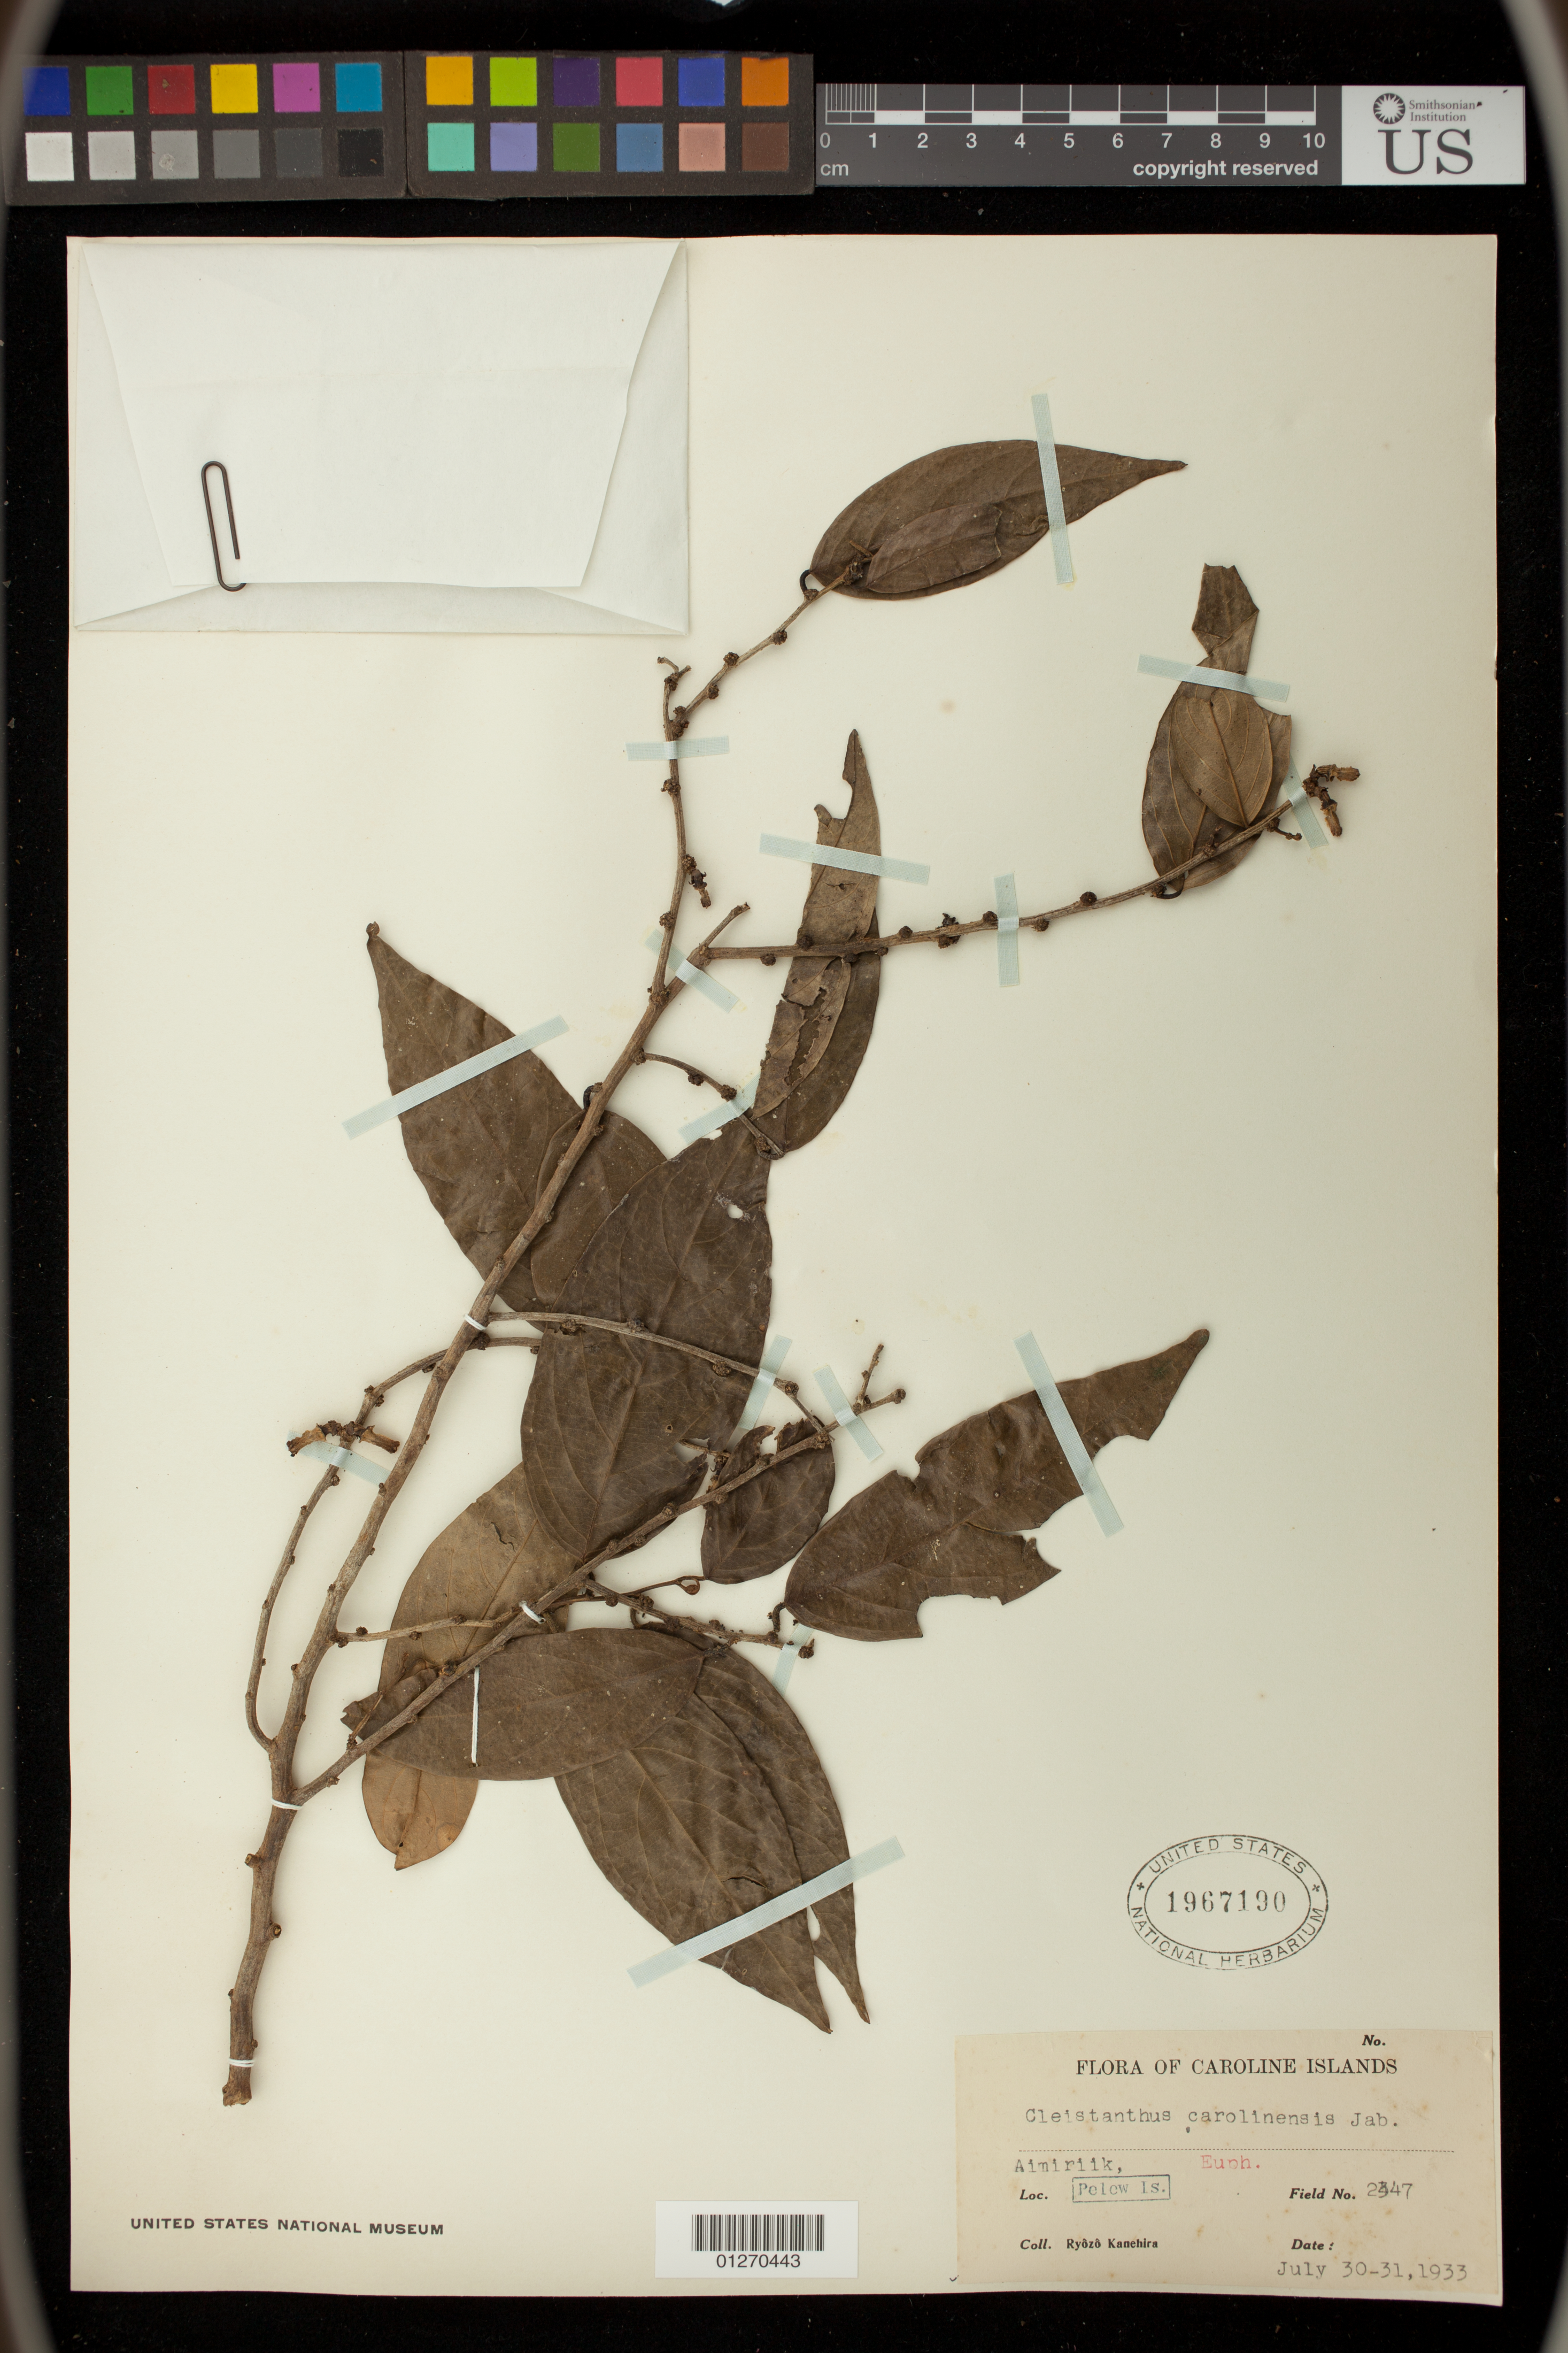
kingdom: Plantae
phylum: Tracheophyta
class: Magnoliopsida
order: Malpighiales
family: Phyllanthaceae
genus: Cleistanthus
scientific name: Cleistanthus carolinianus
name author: Jabl.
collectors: R. Kanehira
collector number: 2447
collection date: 1933-07-30/1933-07-31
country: Palau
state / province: Caroline Islands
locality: Pelew Island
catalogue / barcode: US 1967190